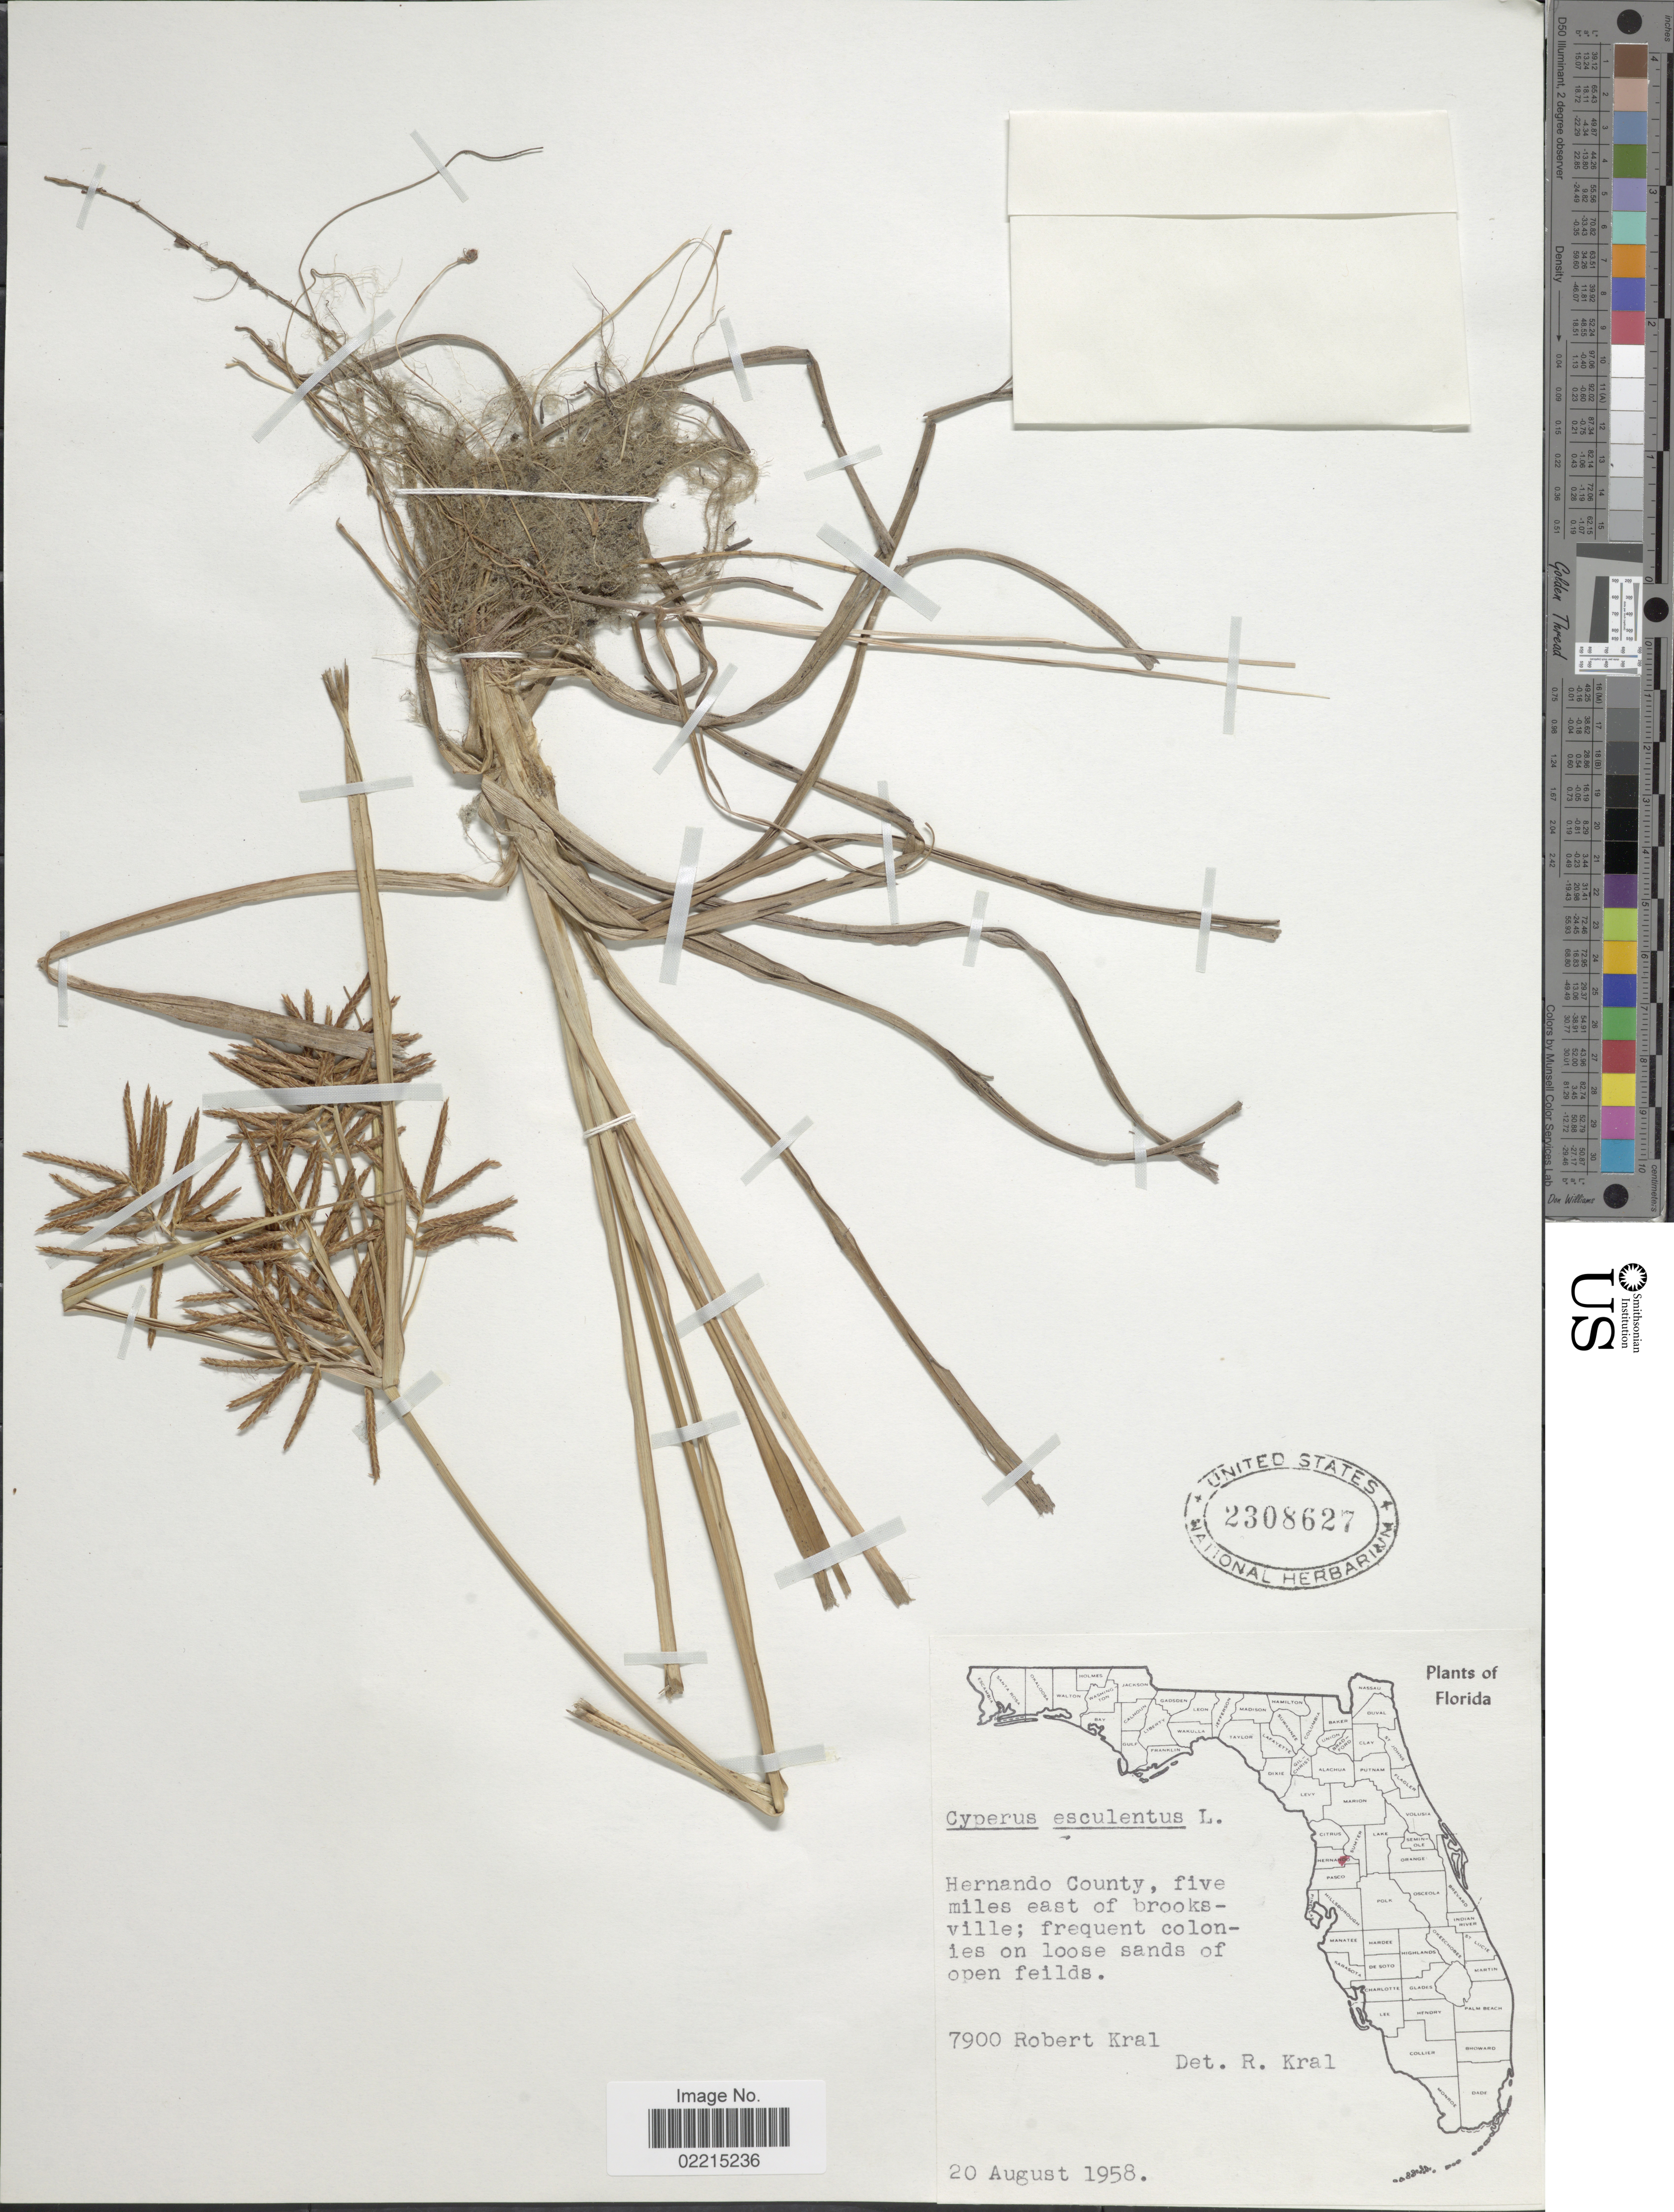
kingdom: Plantae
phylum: Tracheophyta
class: Liliopsida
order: Poales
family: Cyperaceae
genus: Cyperus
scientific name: Cyperus esculentus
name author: L.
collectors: R. Kral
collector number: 7900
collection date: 1958-08-20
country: United States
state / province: Florida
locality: Hernando County, five miles east of brooksville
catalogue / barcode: US 2308627